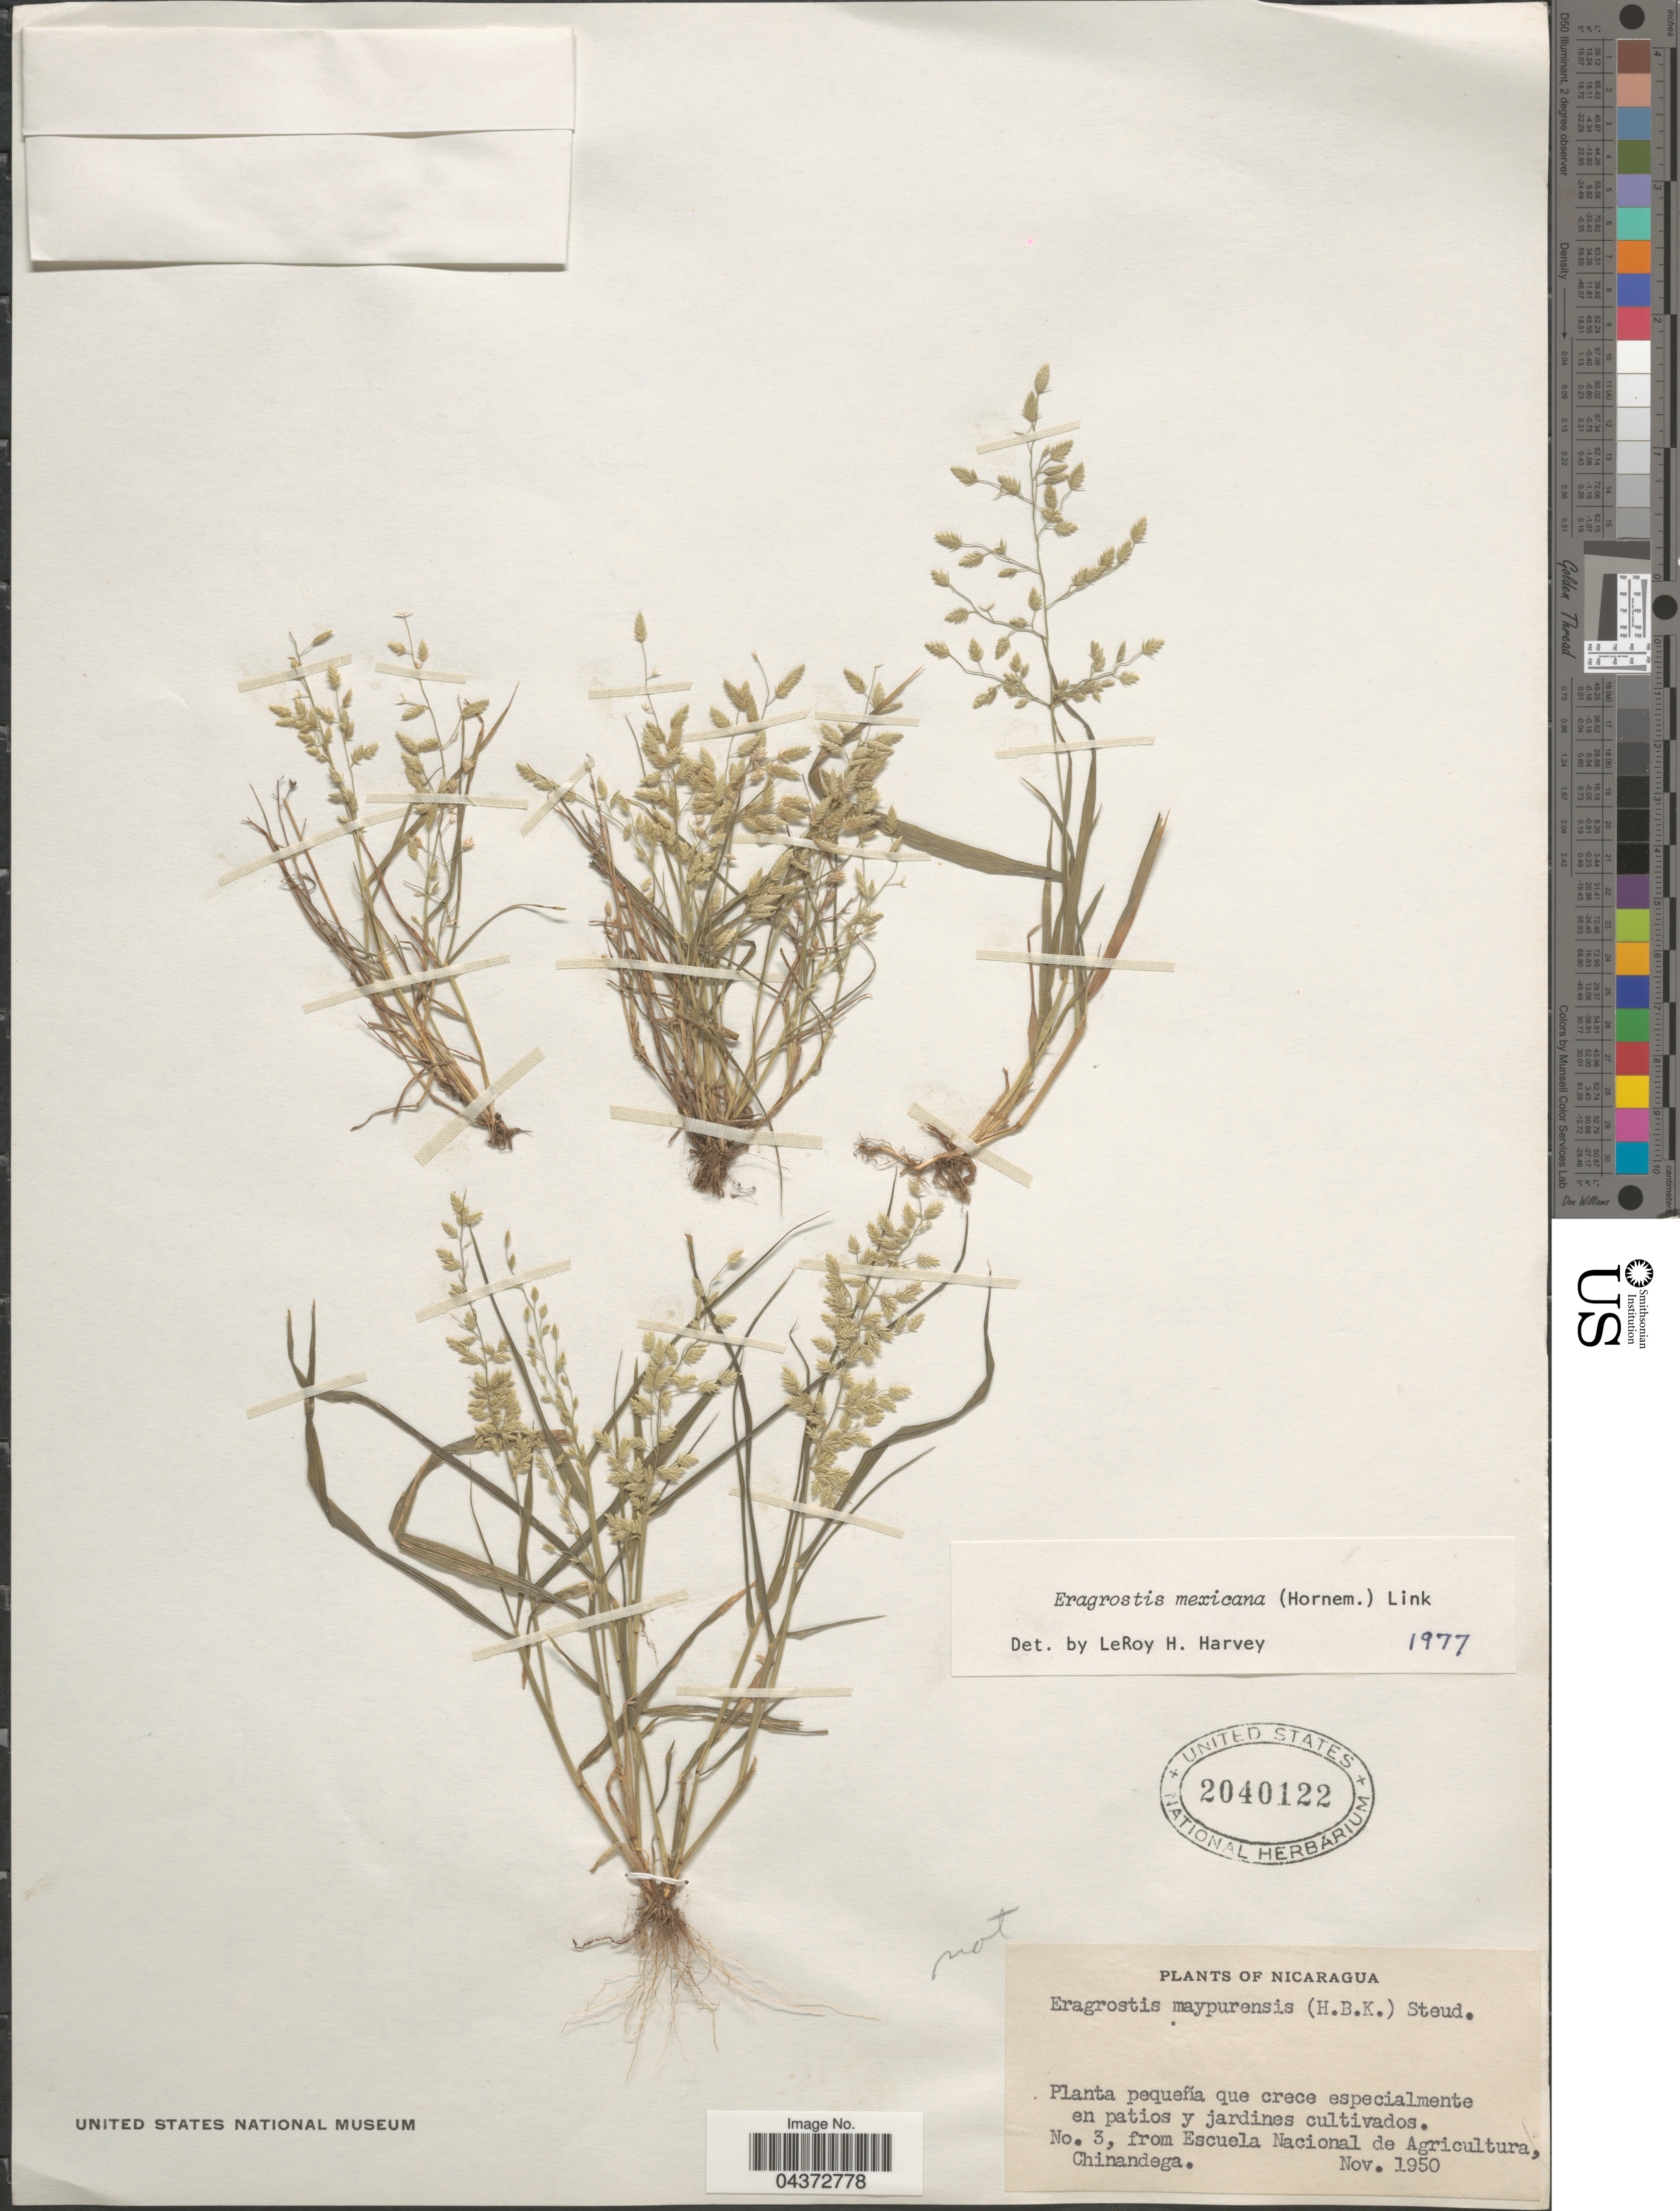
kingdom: Plantae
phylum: Tracheophyta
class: Liliopsida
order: Poales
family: Poaceae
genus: Eragrostis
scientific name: Eragrostis mexicana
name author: (Hornem.) Link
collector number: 3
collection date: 1950-11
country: Nicaragua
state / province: Chinandega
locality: En patios y jardines cultivados. Escuela Nacional de Agricultura Chinandega [unsure placement].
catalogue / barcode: US 2040122